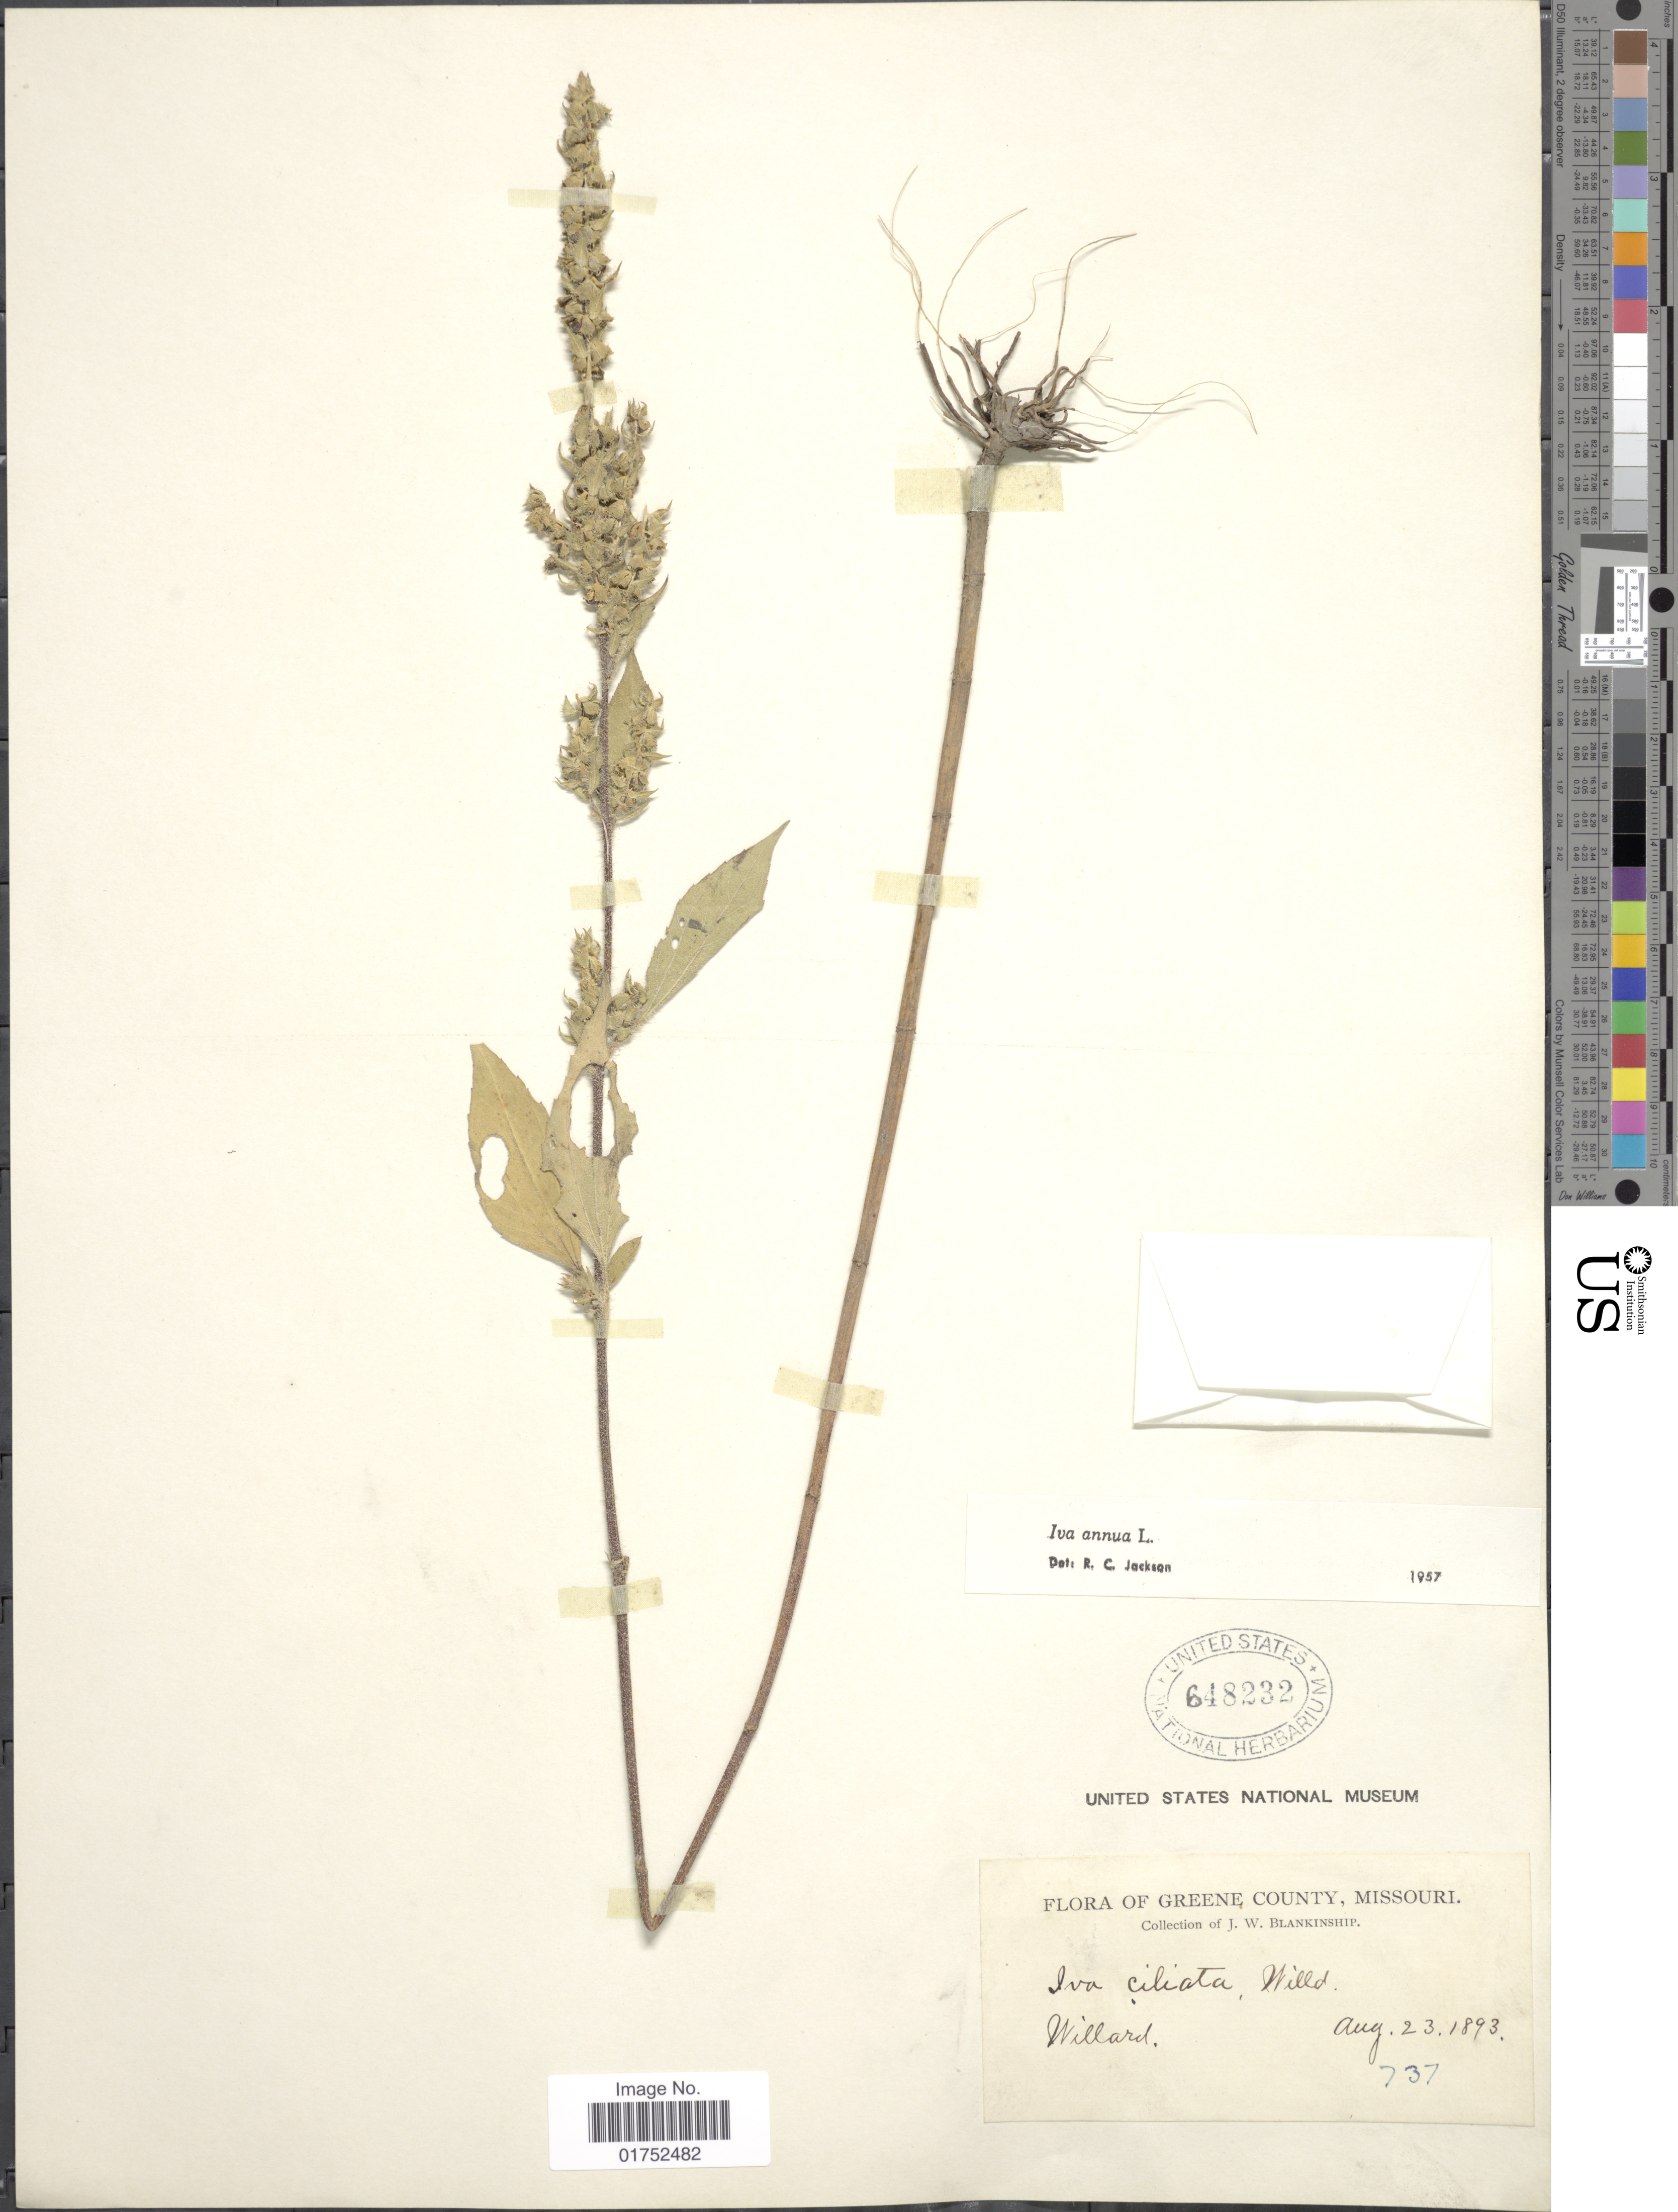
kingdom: Plantae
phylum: Tracheophyta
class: Magnoliopsida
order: Asterales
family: Asteraceae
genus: Iva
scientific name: Iva annua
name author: L.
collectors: J. W. Blankinship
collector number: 737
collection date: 1893-08-23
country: United States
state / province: Missouri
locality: Greene County, Willard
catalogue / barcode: US 648232